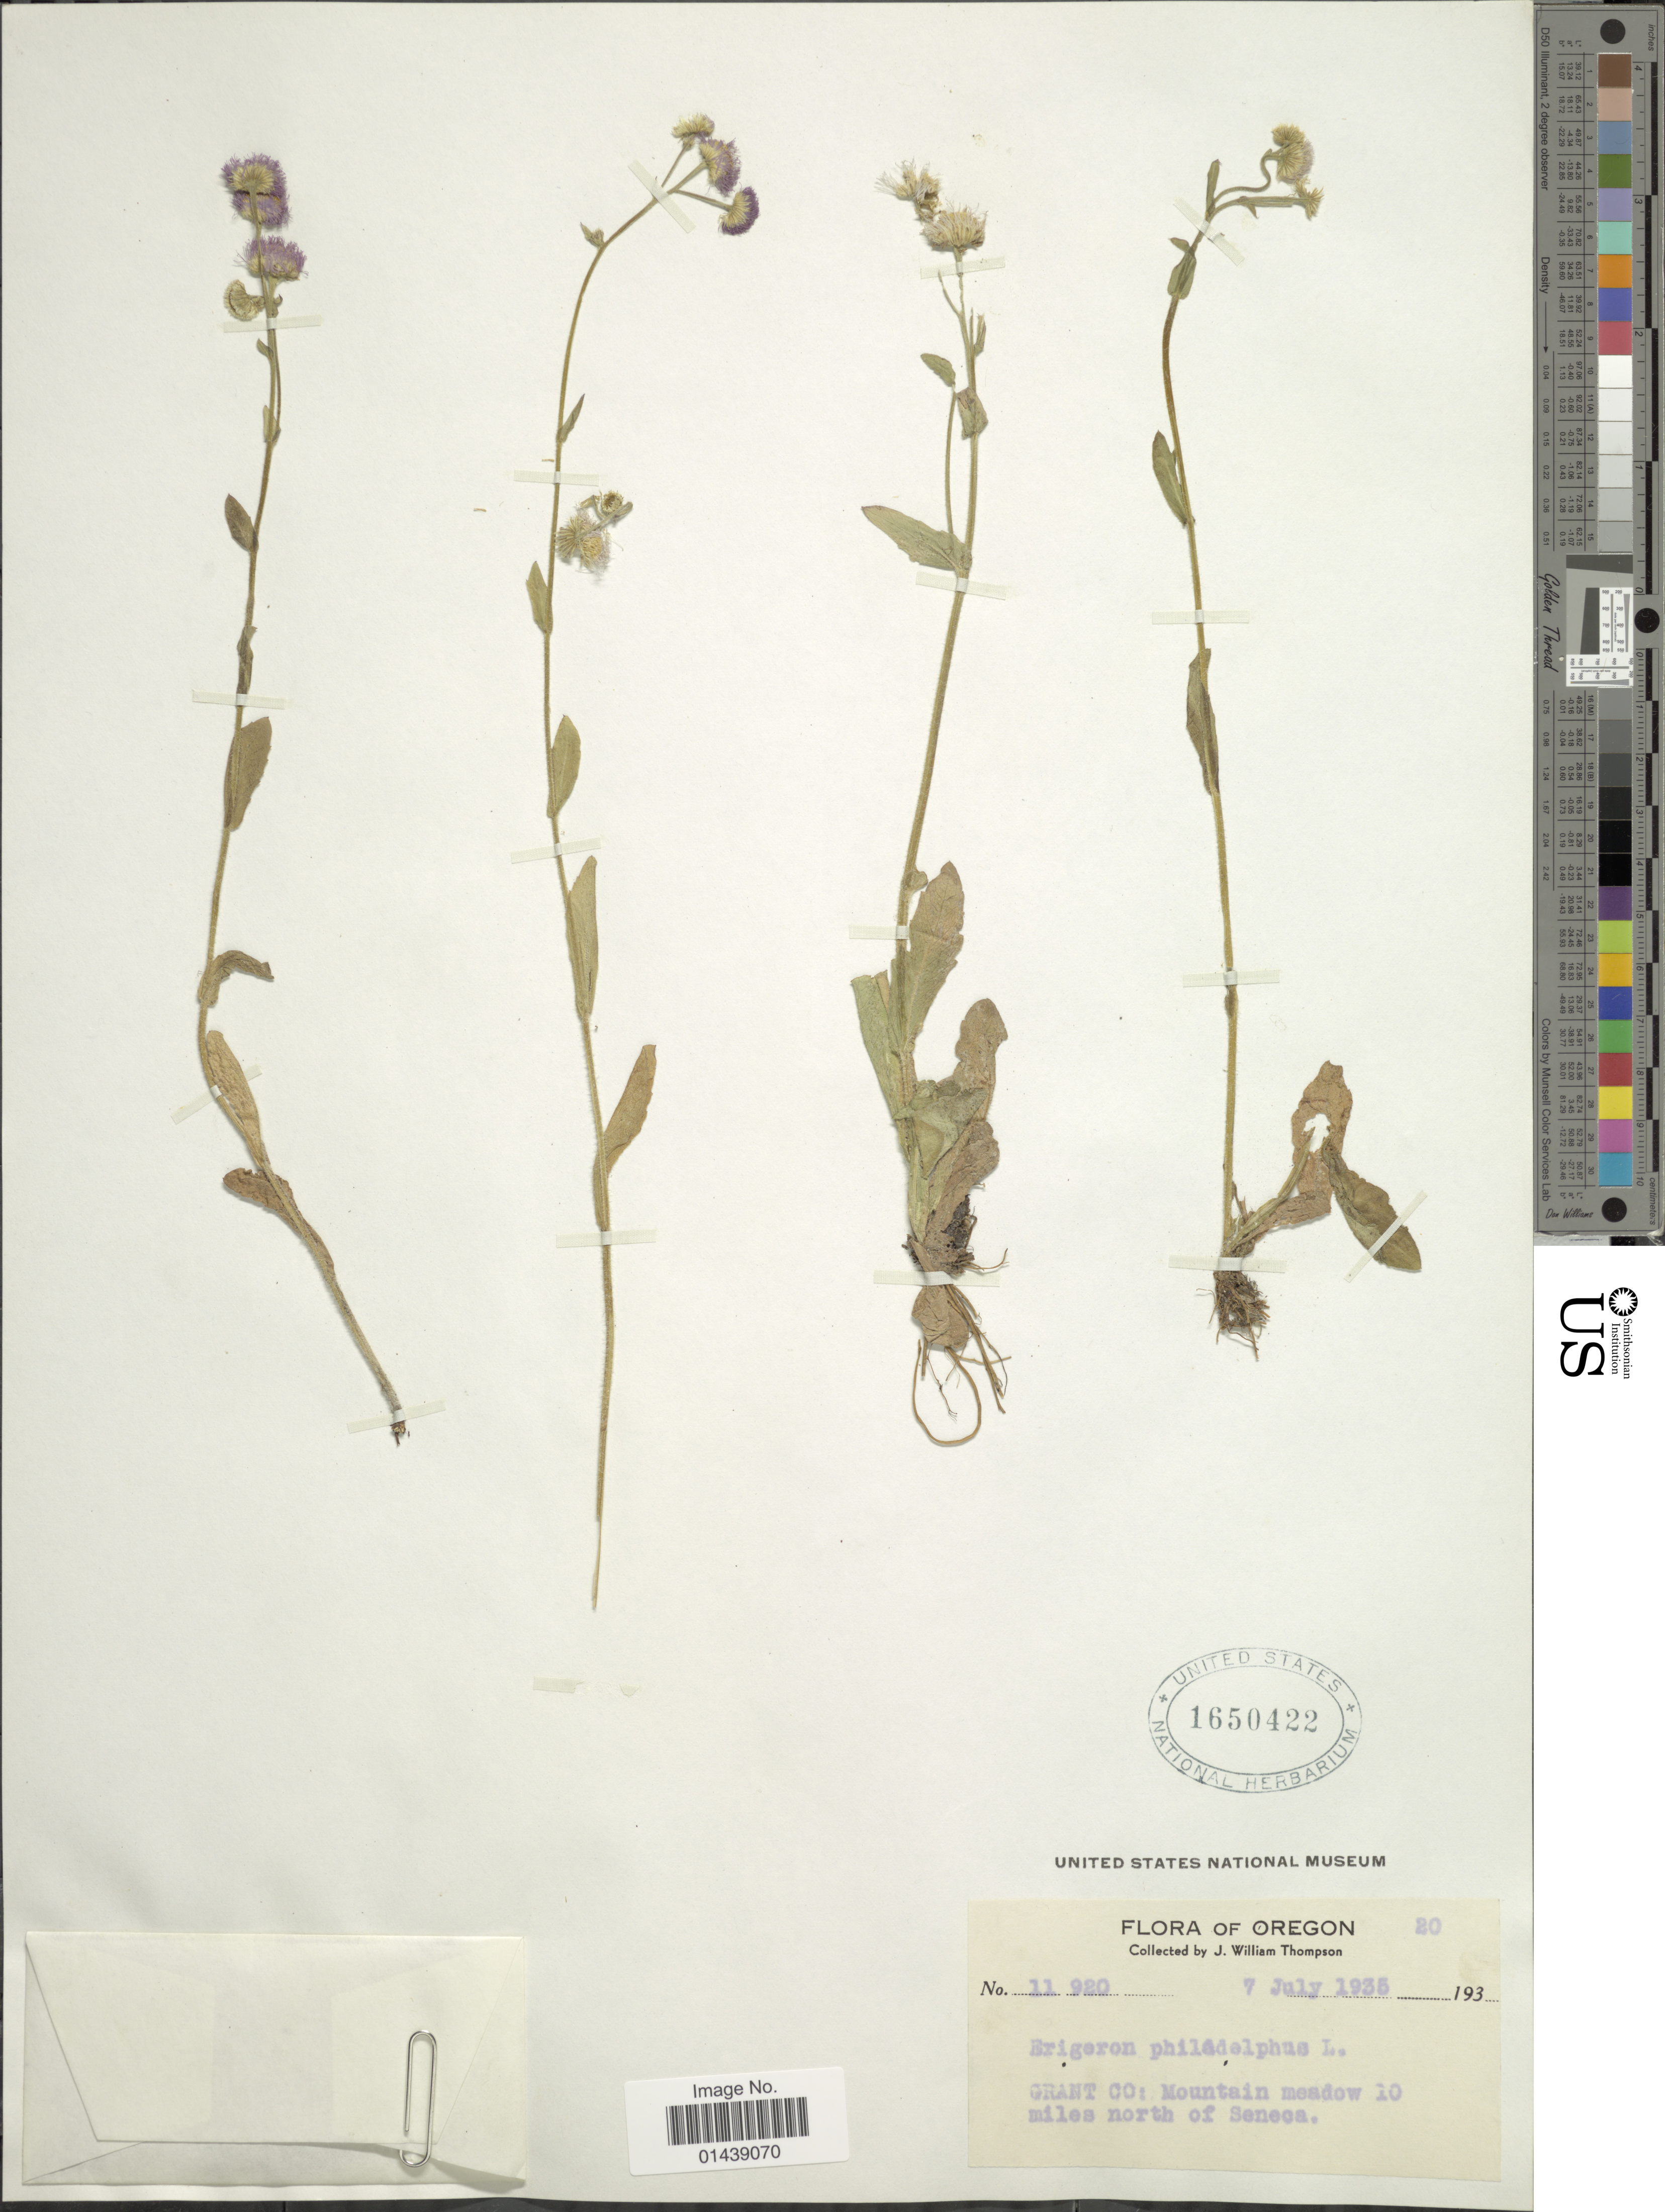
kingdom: Plantae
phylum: Tracheophyta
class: Magnoliopsida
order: Asterales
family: Asteraceae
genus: Erigeron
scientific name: Erigeron philadelphicus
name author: L.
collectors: J. W. Thompson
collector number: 11920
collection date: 1935-07-07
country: United States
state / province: Oregon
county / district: Grant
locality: Grant Co: Mountains meadow 10 miles north of Seneca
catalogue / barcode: US 1650422